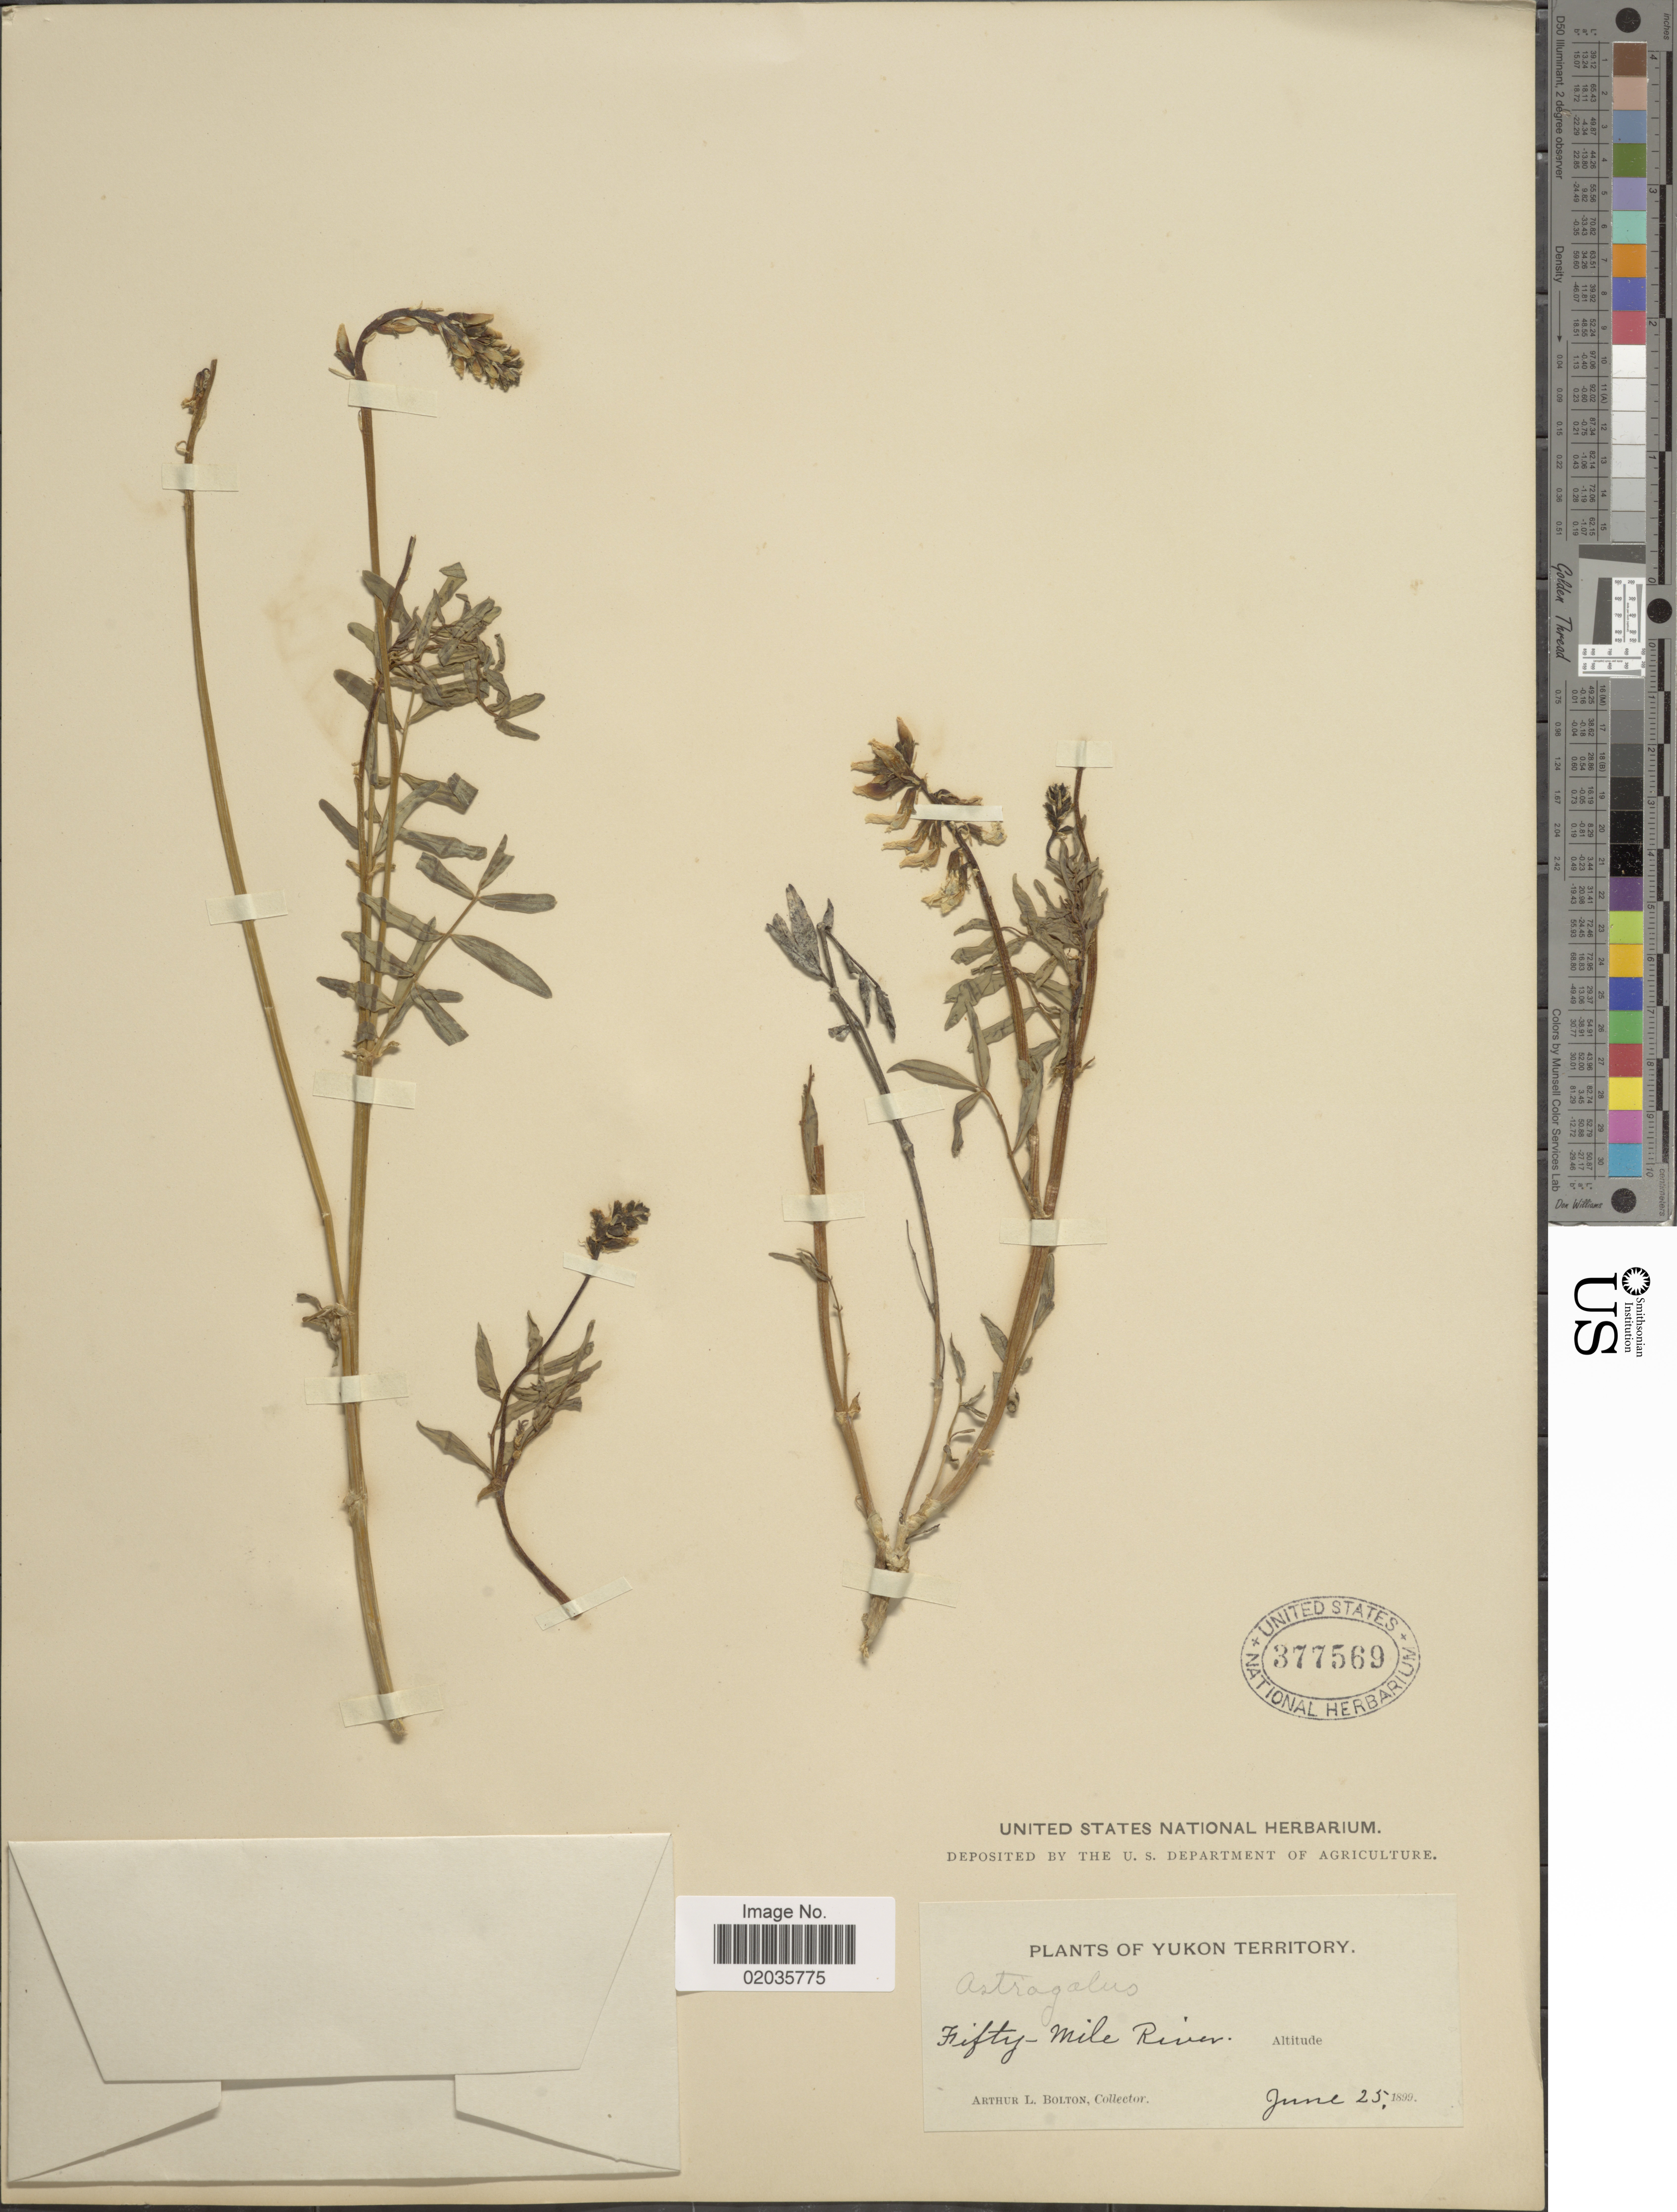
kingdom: Plantae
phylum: Tracheophyta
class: Magnoliopsida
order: Fabales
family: Fabaceae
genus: Astragalus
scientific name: Astragalus williamsii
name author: Rydb.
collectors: A. Bolton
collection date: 1899-06-25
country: Canada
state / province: Yukon Territory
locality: Fifty-Mile River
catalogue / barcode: US 377569